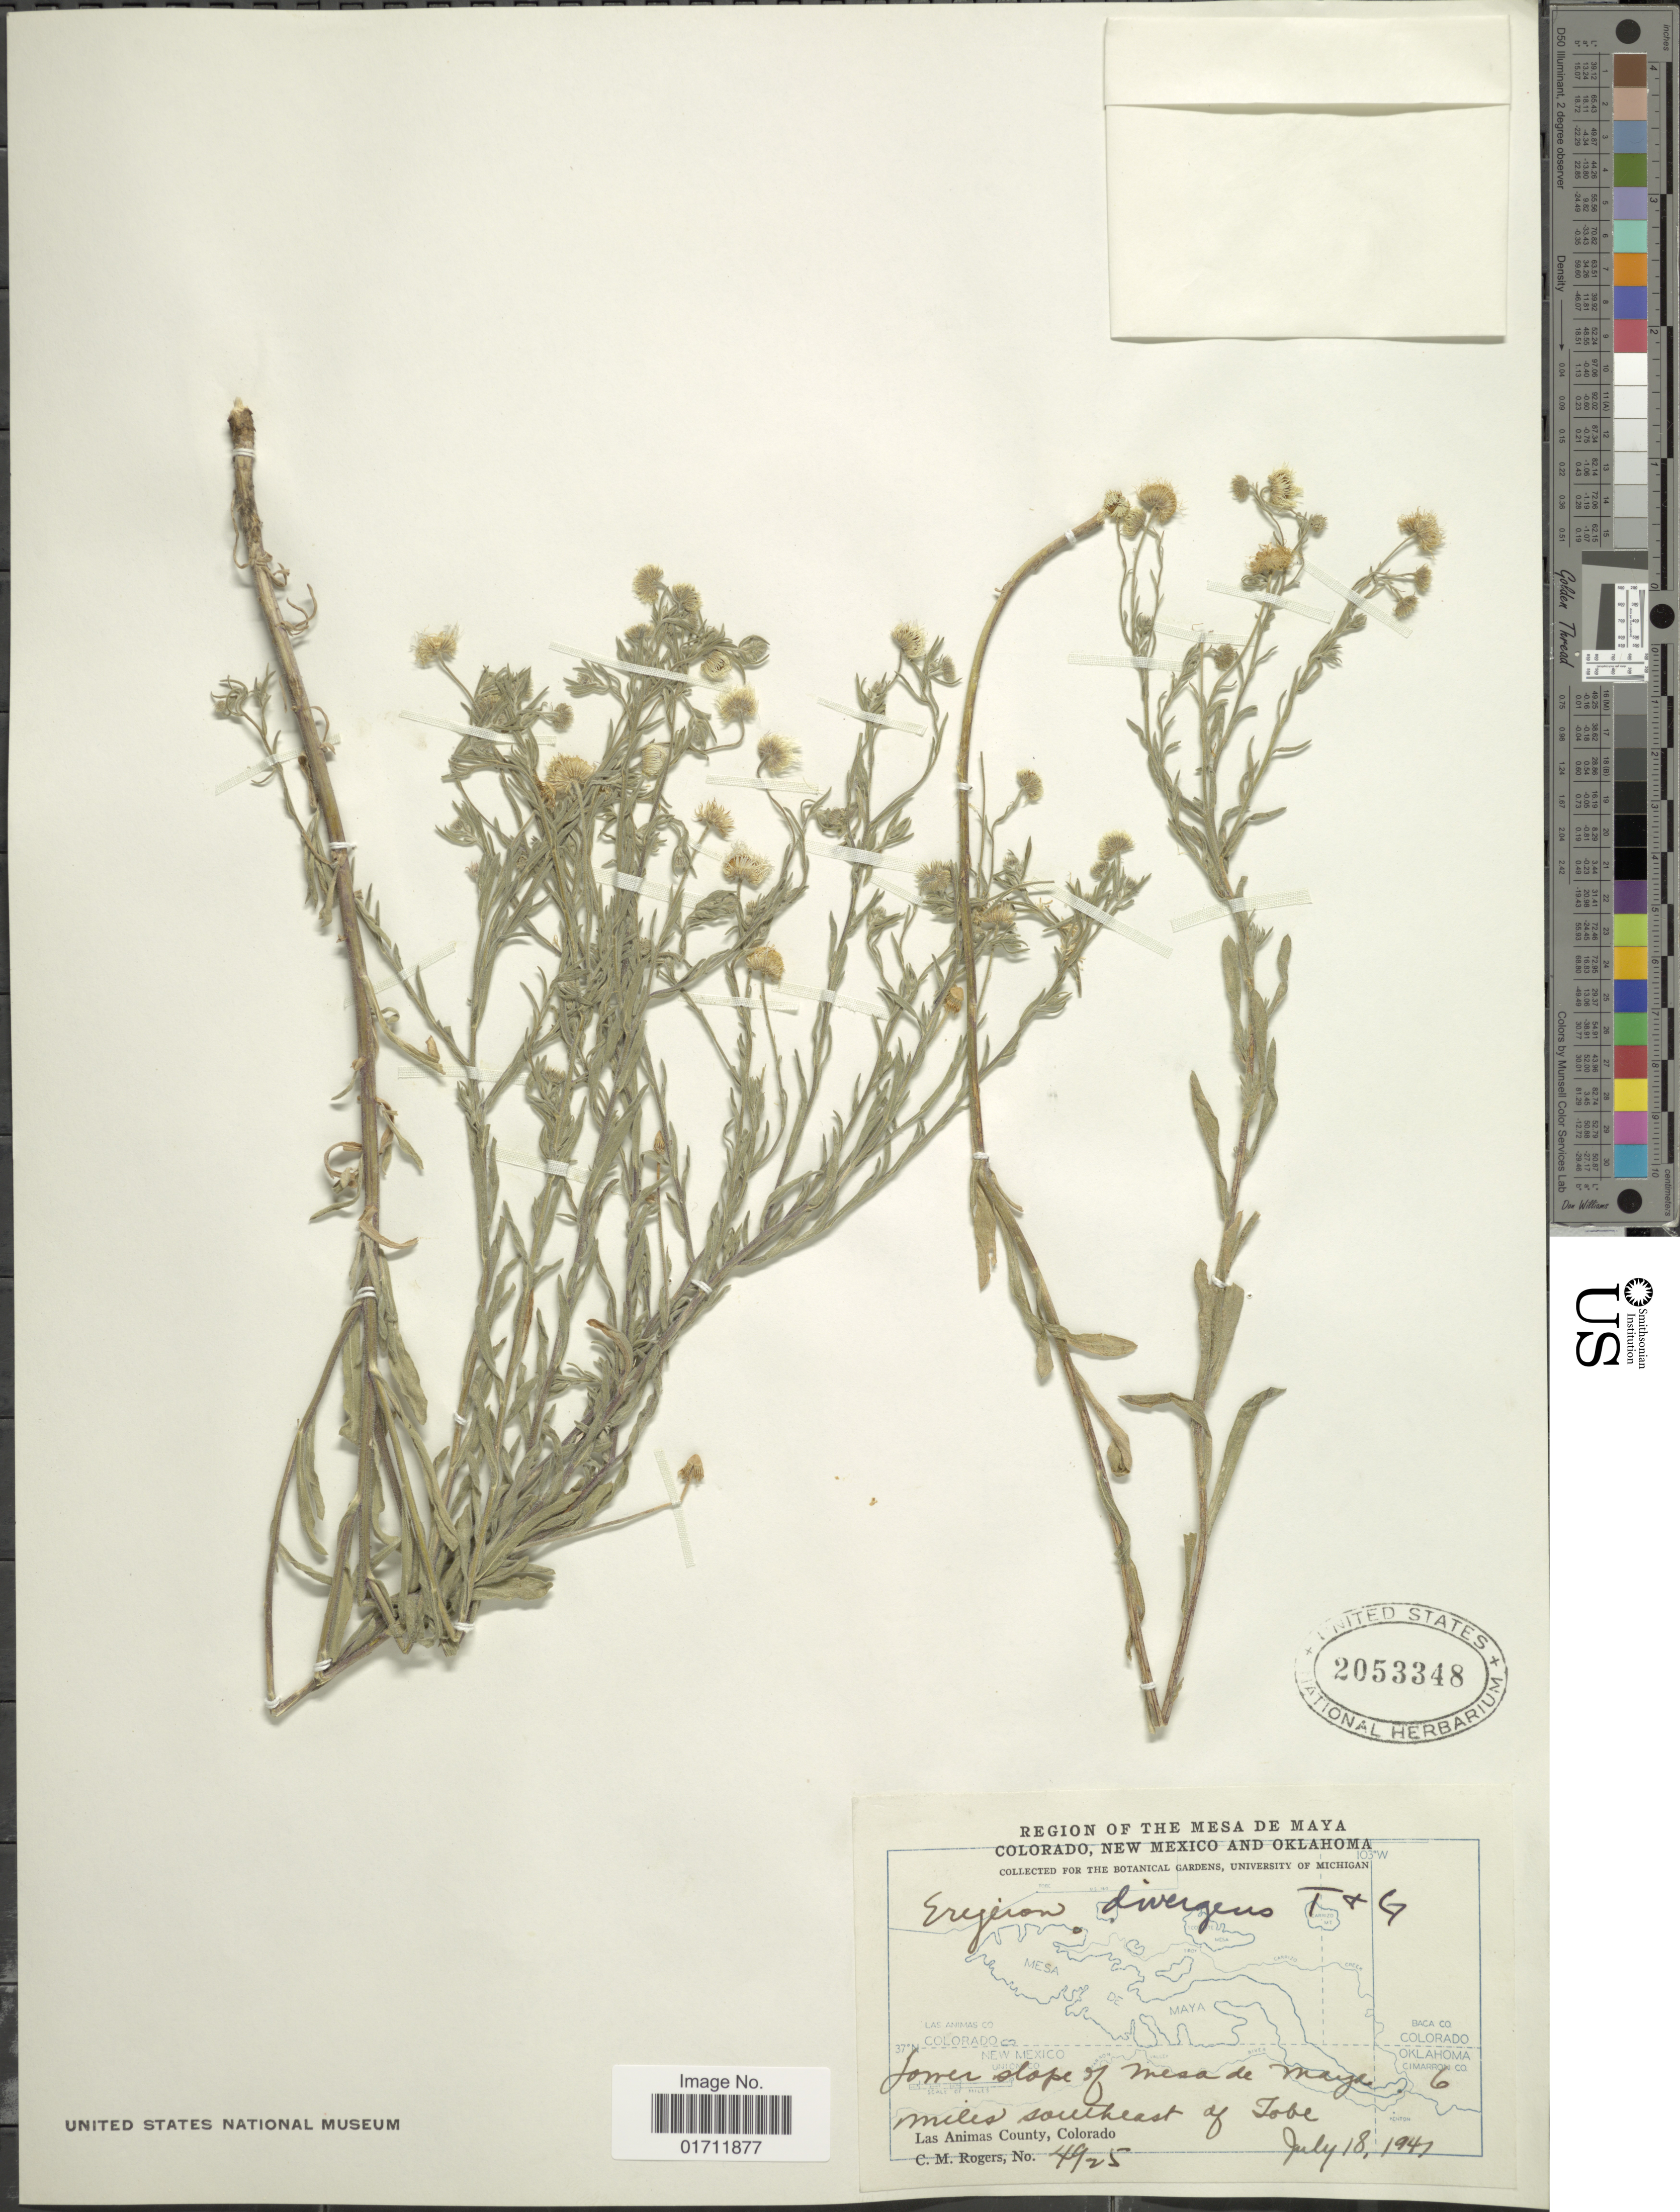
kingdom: Plantae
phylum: Tracheophyta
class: Magnoliopsida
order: Asterales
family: Asteraceae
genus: Erigeron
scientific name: Erigeron divergens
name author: Torr. & A. Gray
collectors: C. M. Rogers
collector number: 4925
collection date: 1941-07-18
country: United States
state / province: Colorado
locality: The Mesa de Maya, Lower slope of Mesa de Maya, 6 miles southeast of Tobe, Las Animas County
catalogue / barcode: US 2053348